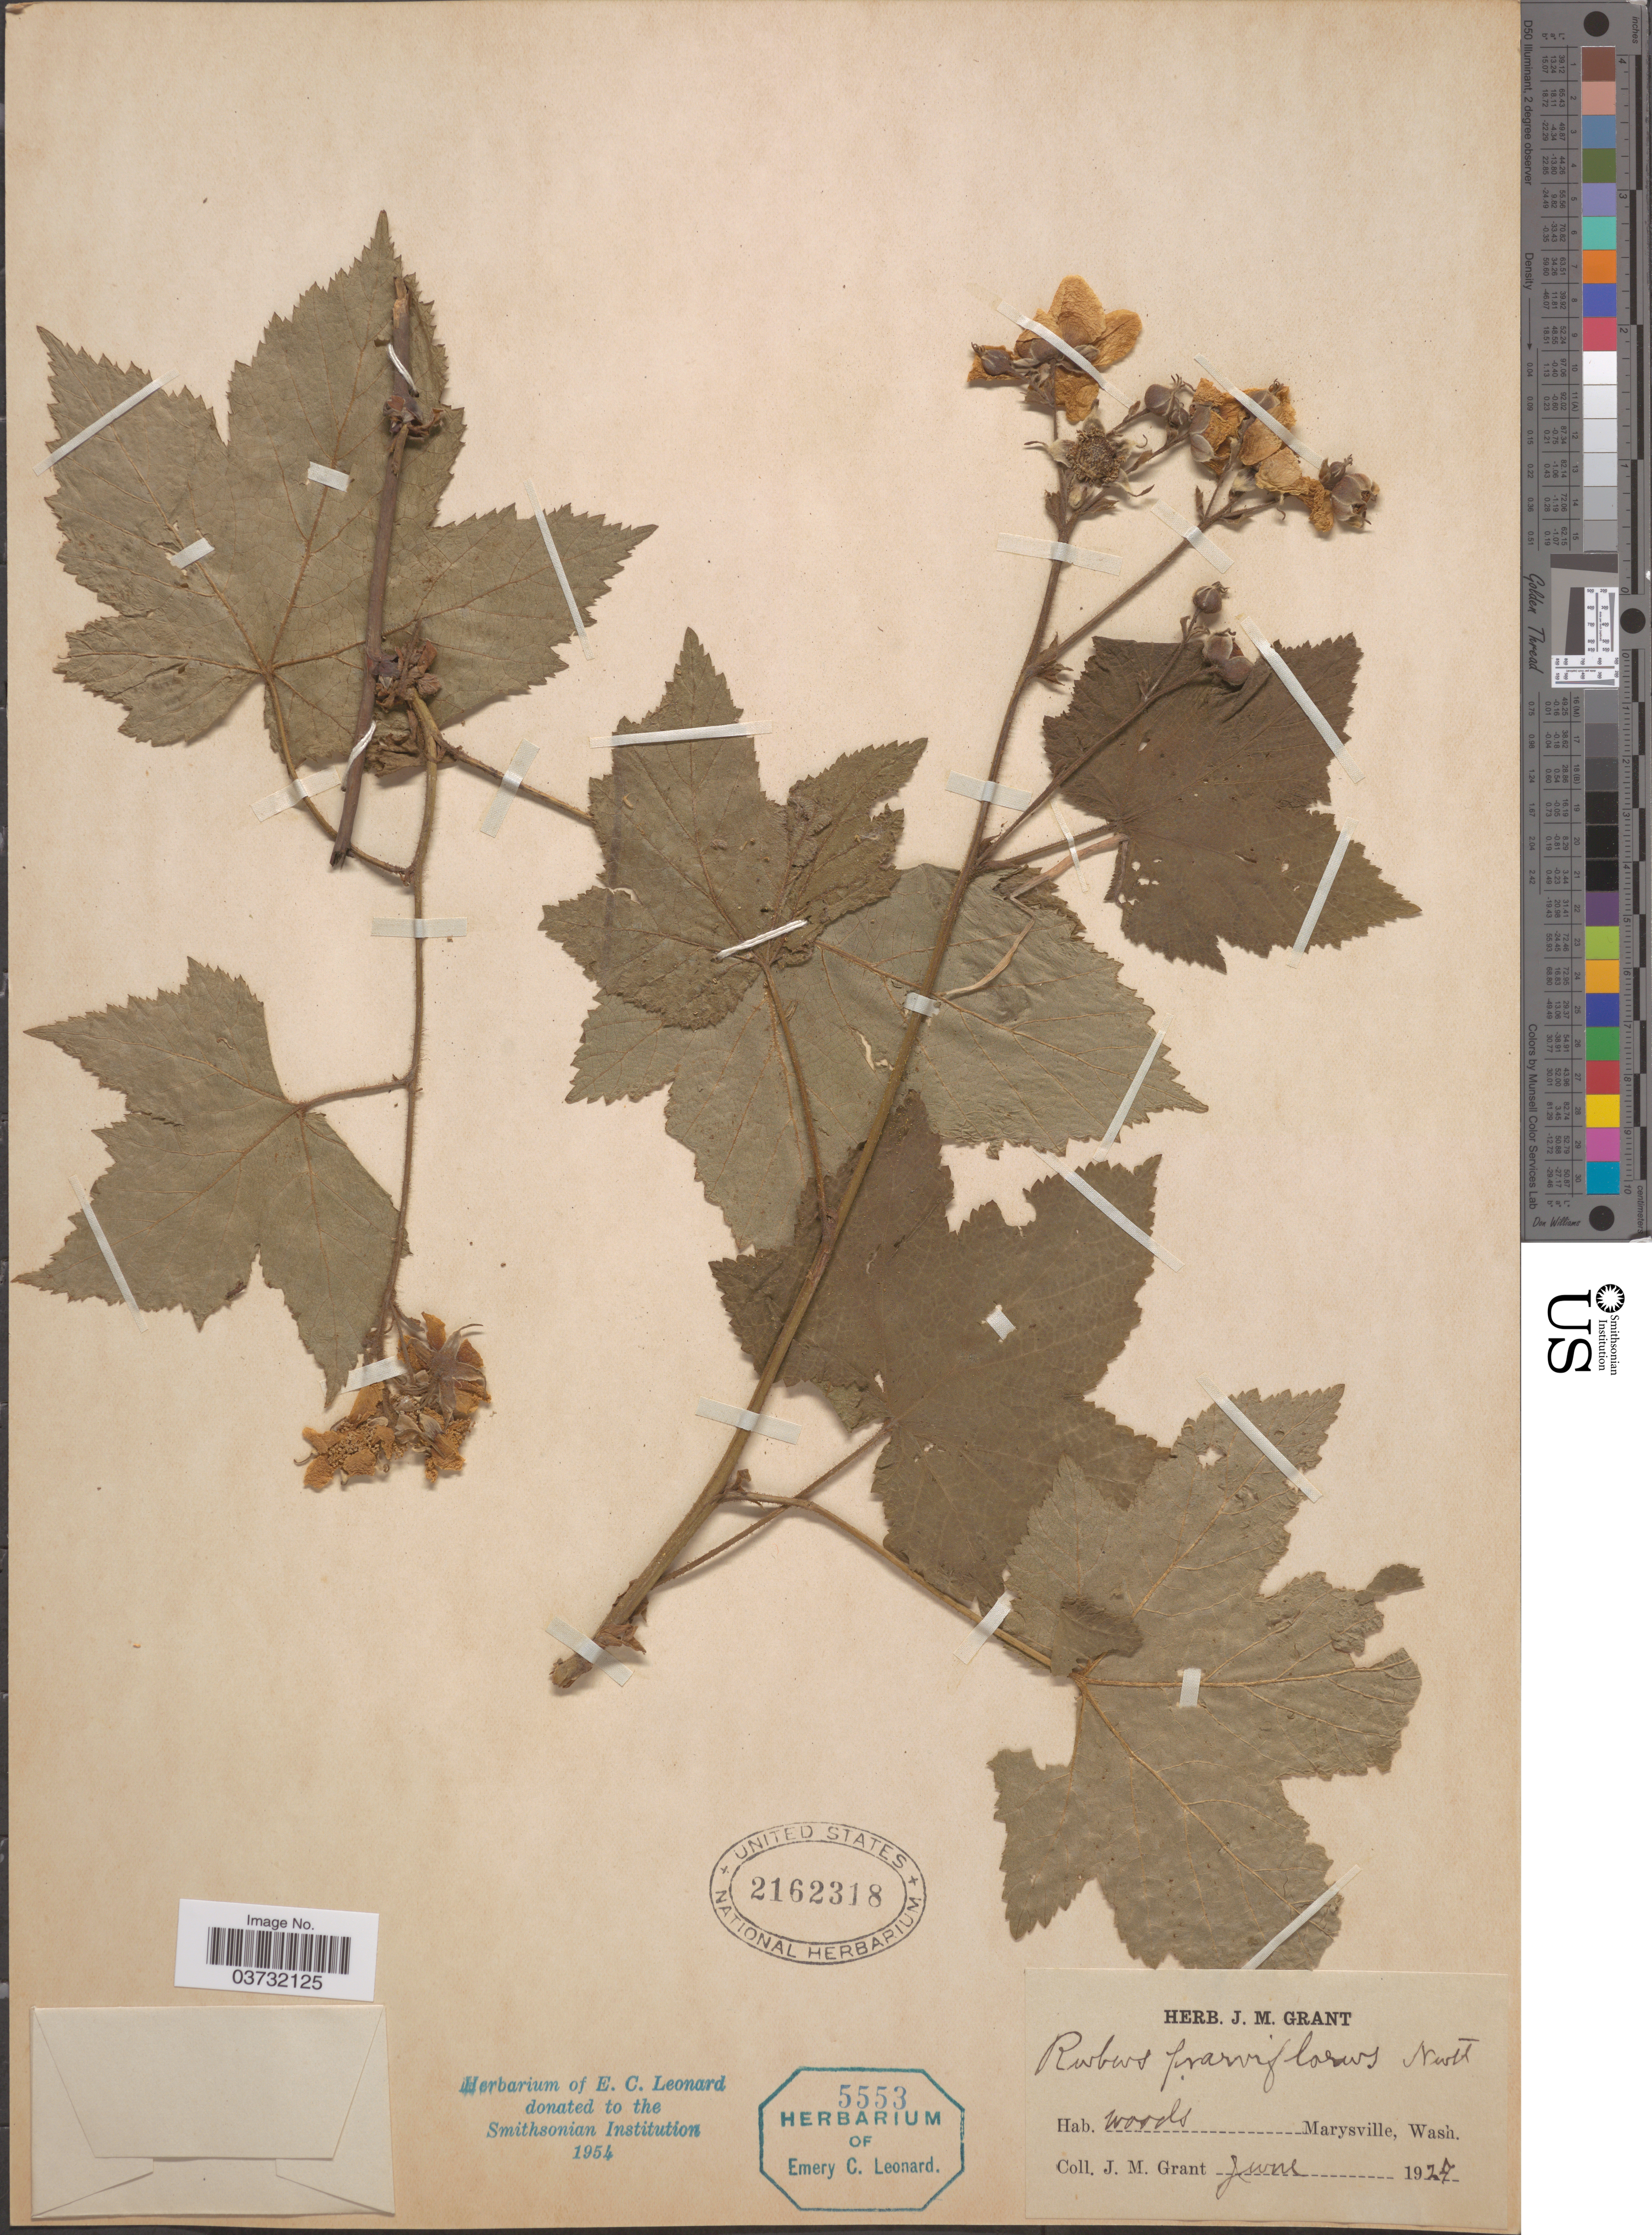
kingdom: Plantae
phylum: Tracheophyta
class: Magnoliopsida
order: Rosales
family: Rosaceae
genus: Rubus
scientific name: Rubus parviflorus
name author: Nutt.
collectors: J. M. Grant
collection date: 1927-06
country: United States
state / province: Washington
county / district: Snohomish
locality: Marysville.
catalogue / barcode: US 2162318